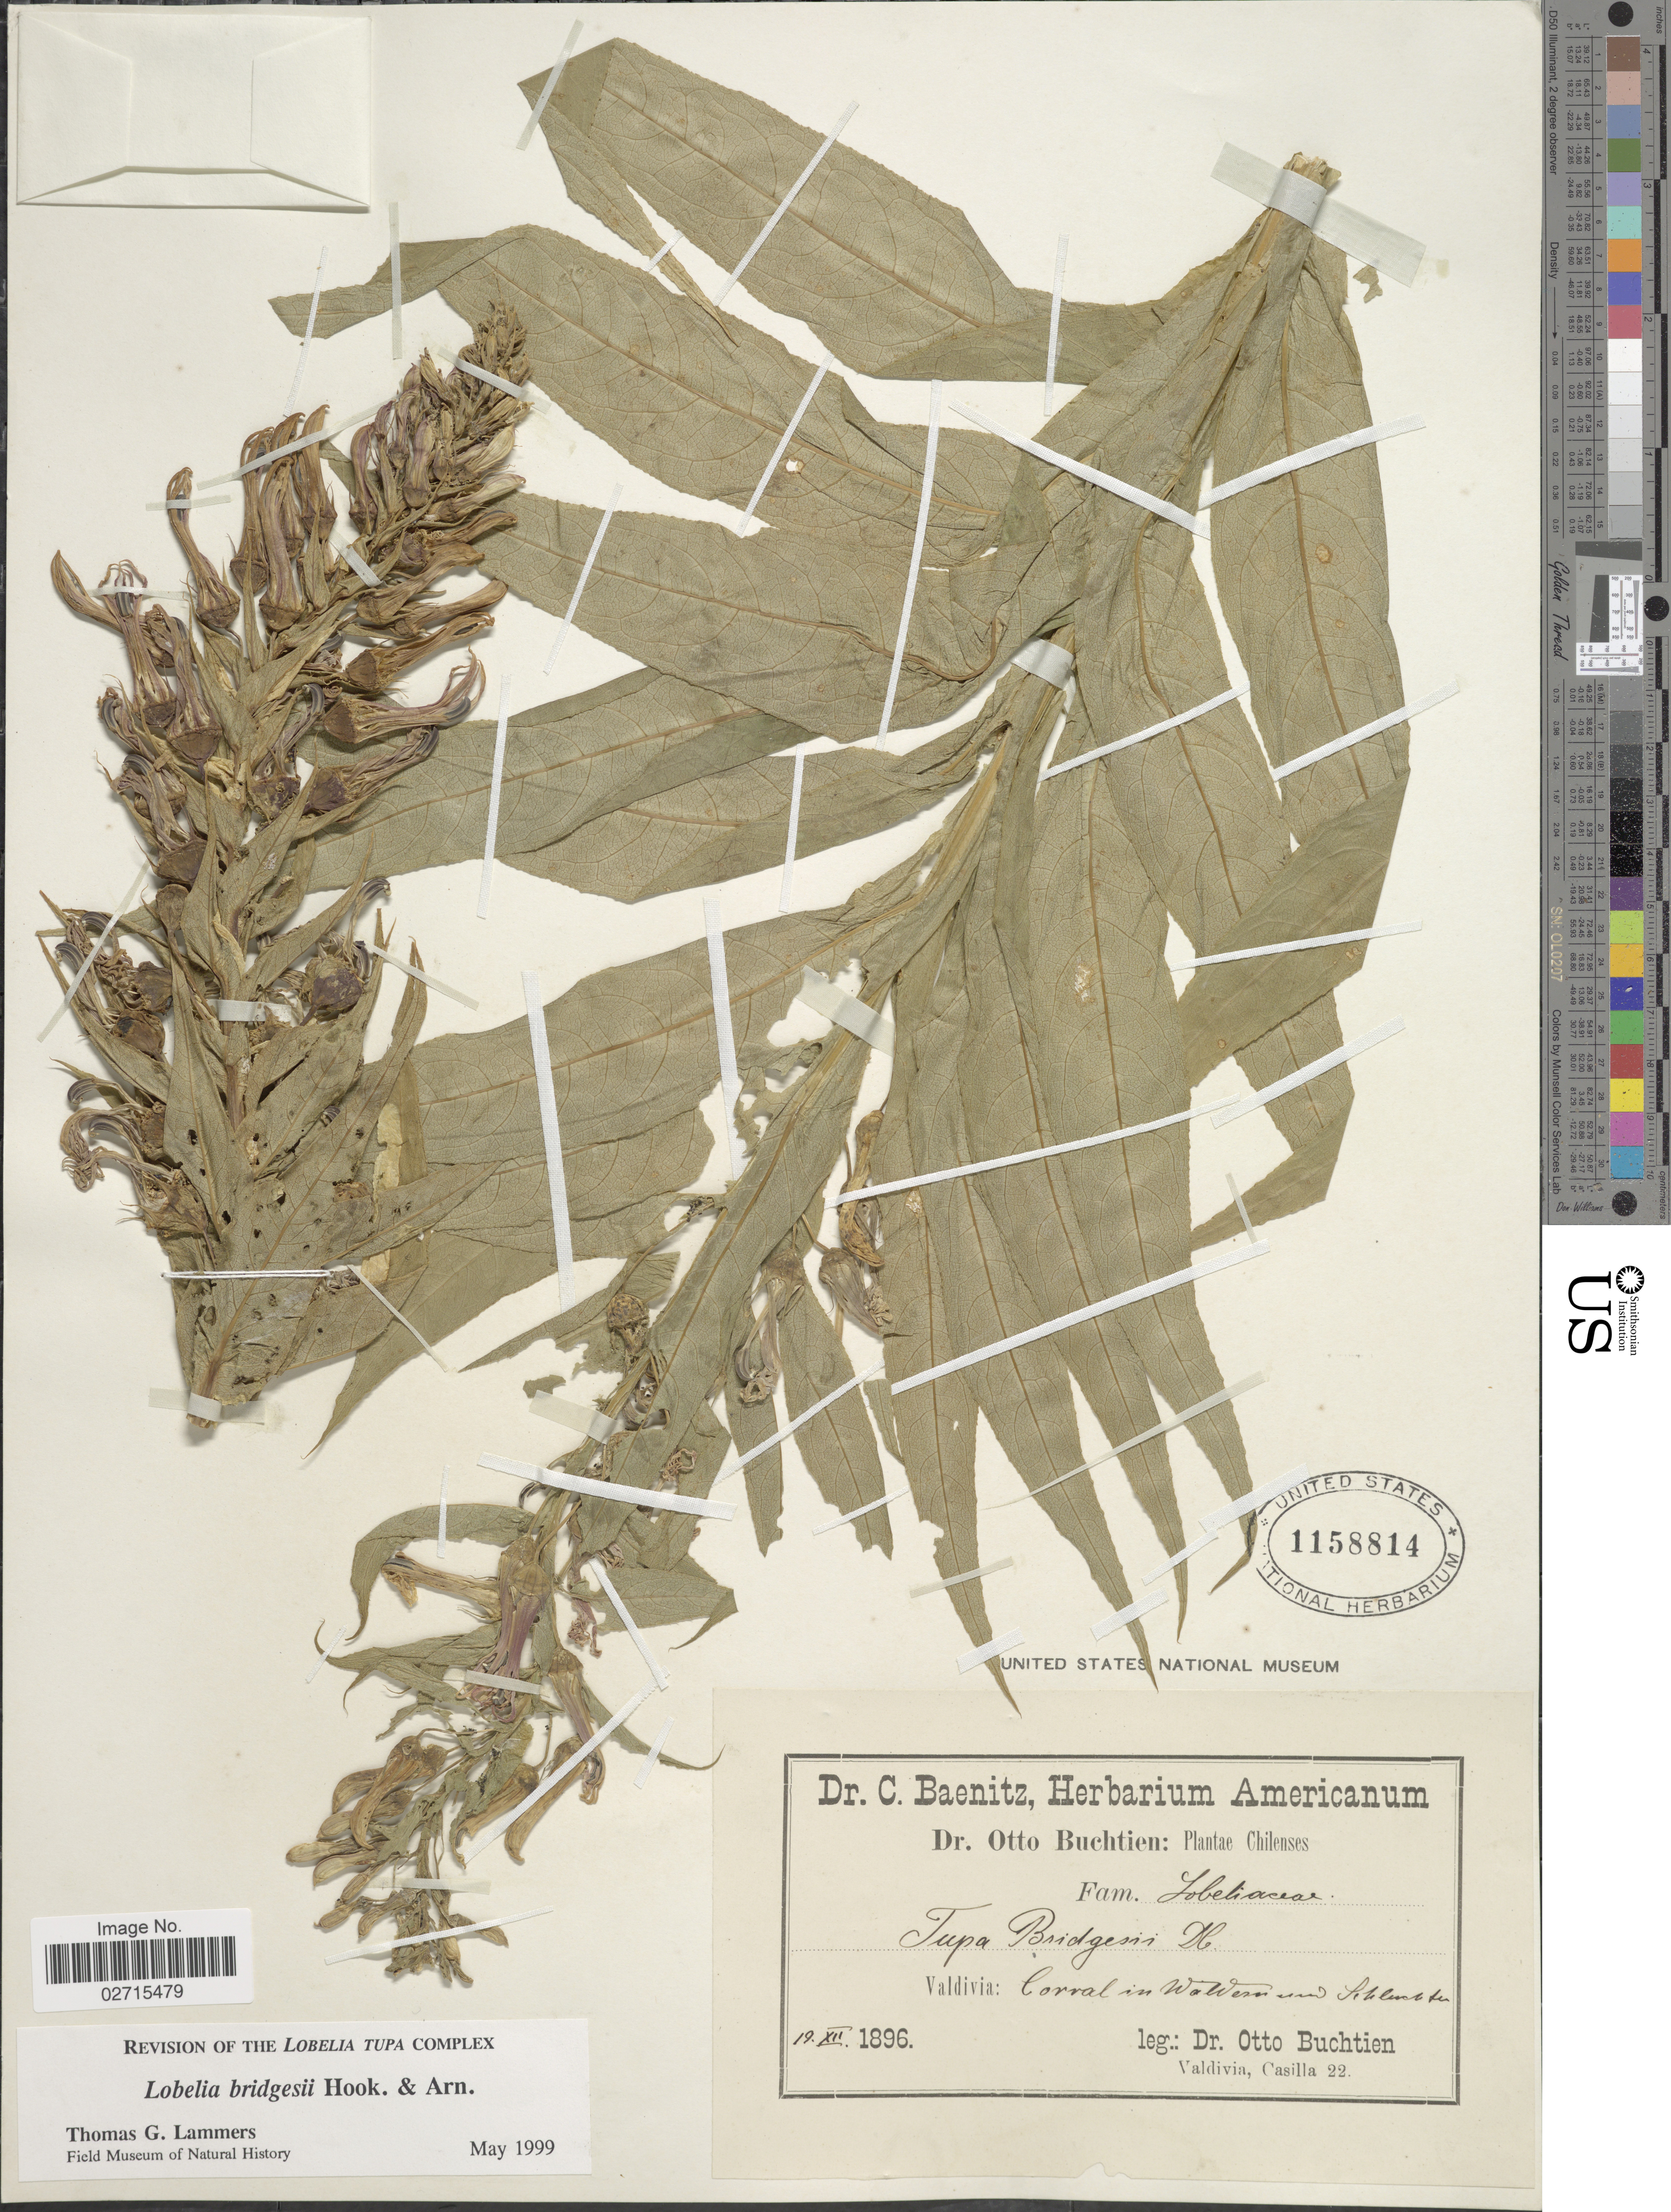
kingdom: Plantae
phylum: Tracheophyta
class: Magnoliopsida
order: Asterales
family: Campanulaceae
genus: Lobelia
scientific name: Lobelia bridgesii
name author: Hook. & Arn.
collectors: O. Buchtien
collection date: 1896-12-19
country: Chile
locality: Chilenses, Valdivia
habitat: Corral in Waldern und Schluchter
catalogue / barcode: US 1158814